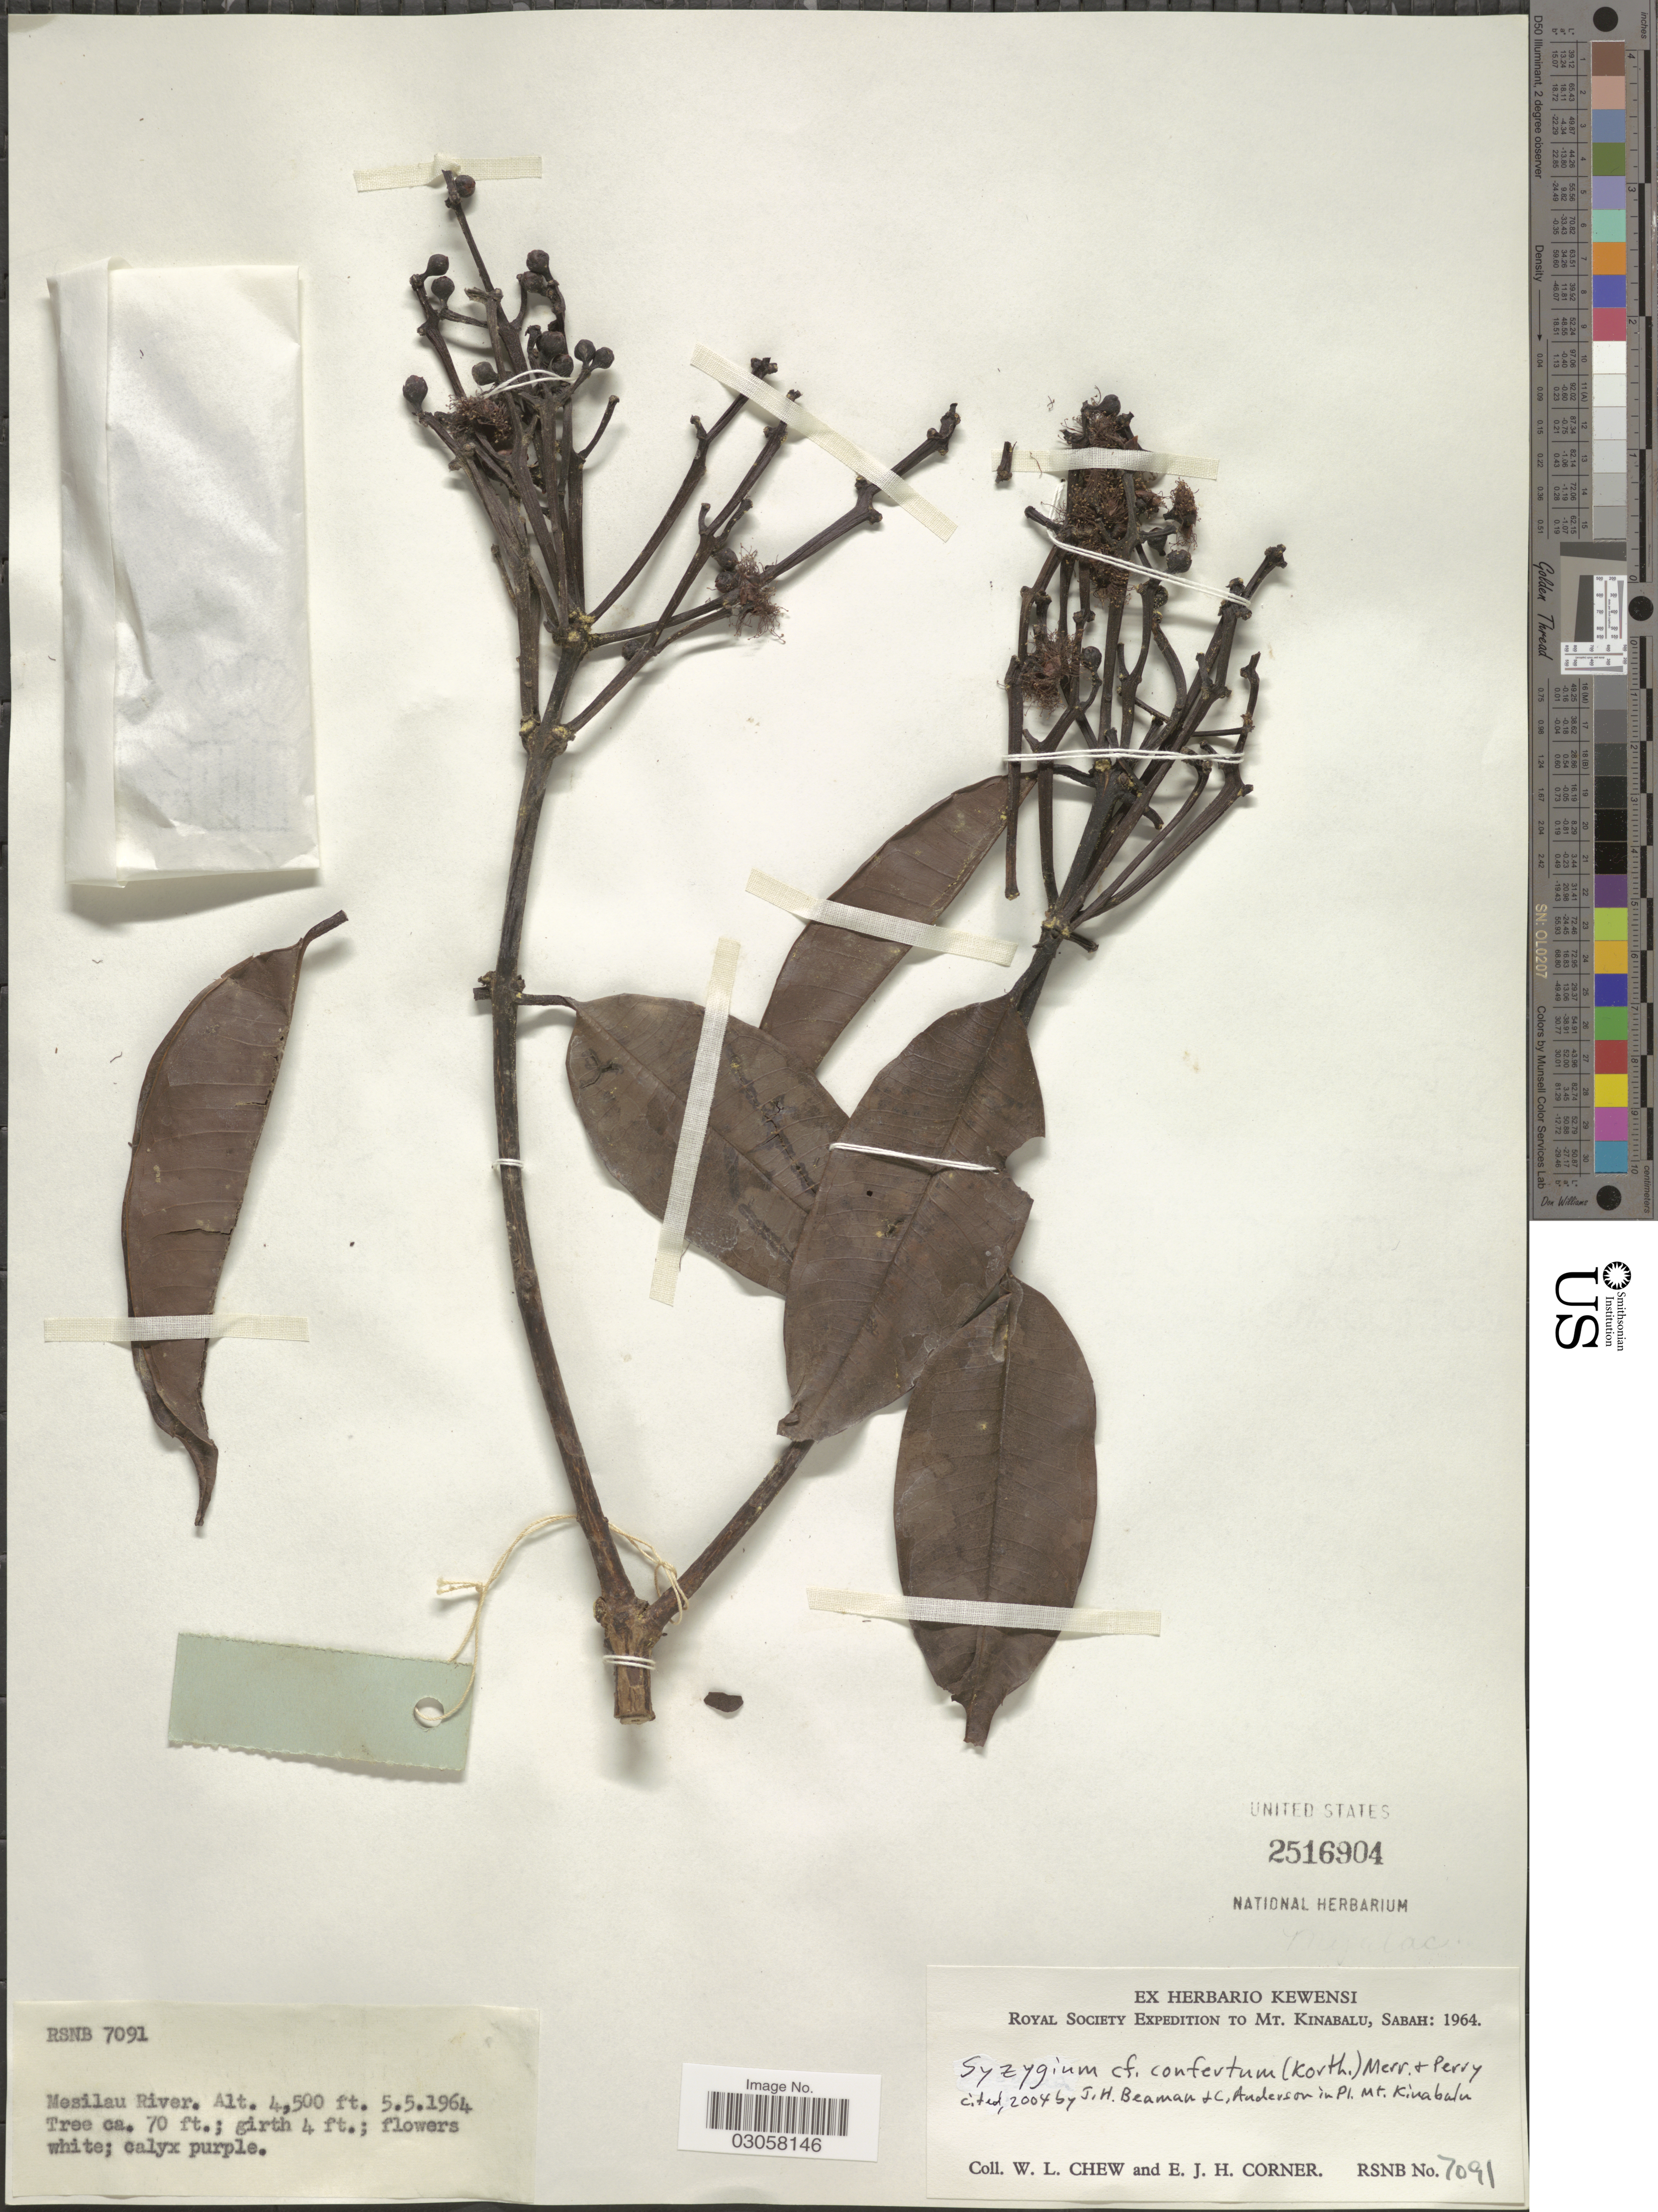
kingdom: Plantae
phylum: Tracheophyta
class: Magnoliopsida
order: Myrtales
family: Myrtaceae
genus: Syzygium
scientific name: Syzygium confertum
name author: (Korth.) Merr. & L.M. Perry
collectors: W. Chew & E. Corner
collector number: RSNB 7091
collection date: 1964-05-05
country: Malaysia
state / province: Sabah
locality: Mt. Kinabalu. Mesilau River.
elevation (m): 1372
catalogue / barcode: US 2516904